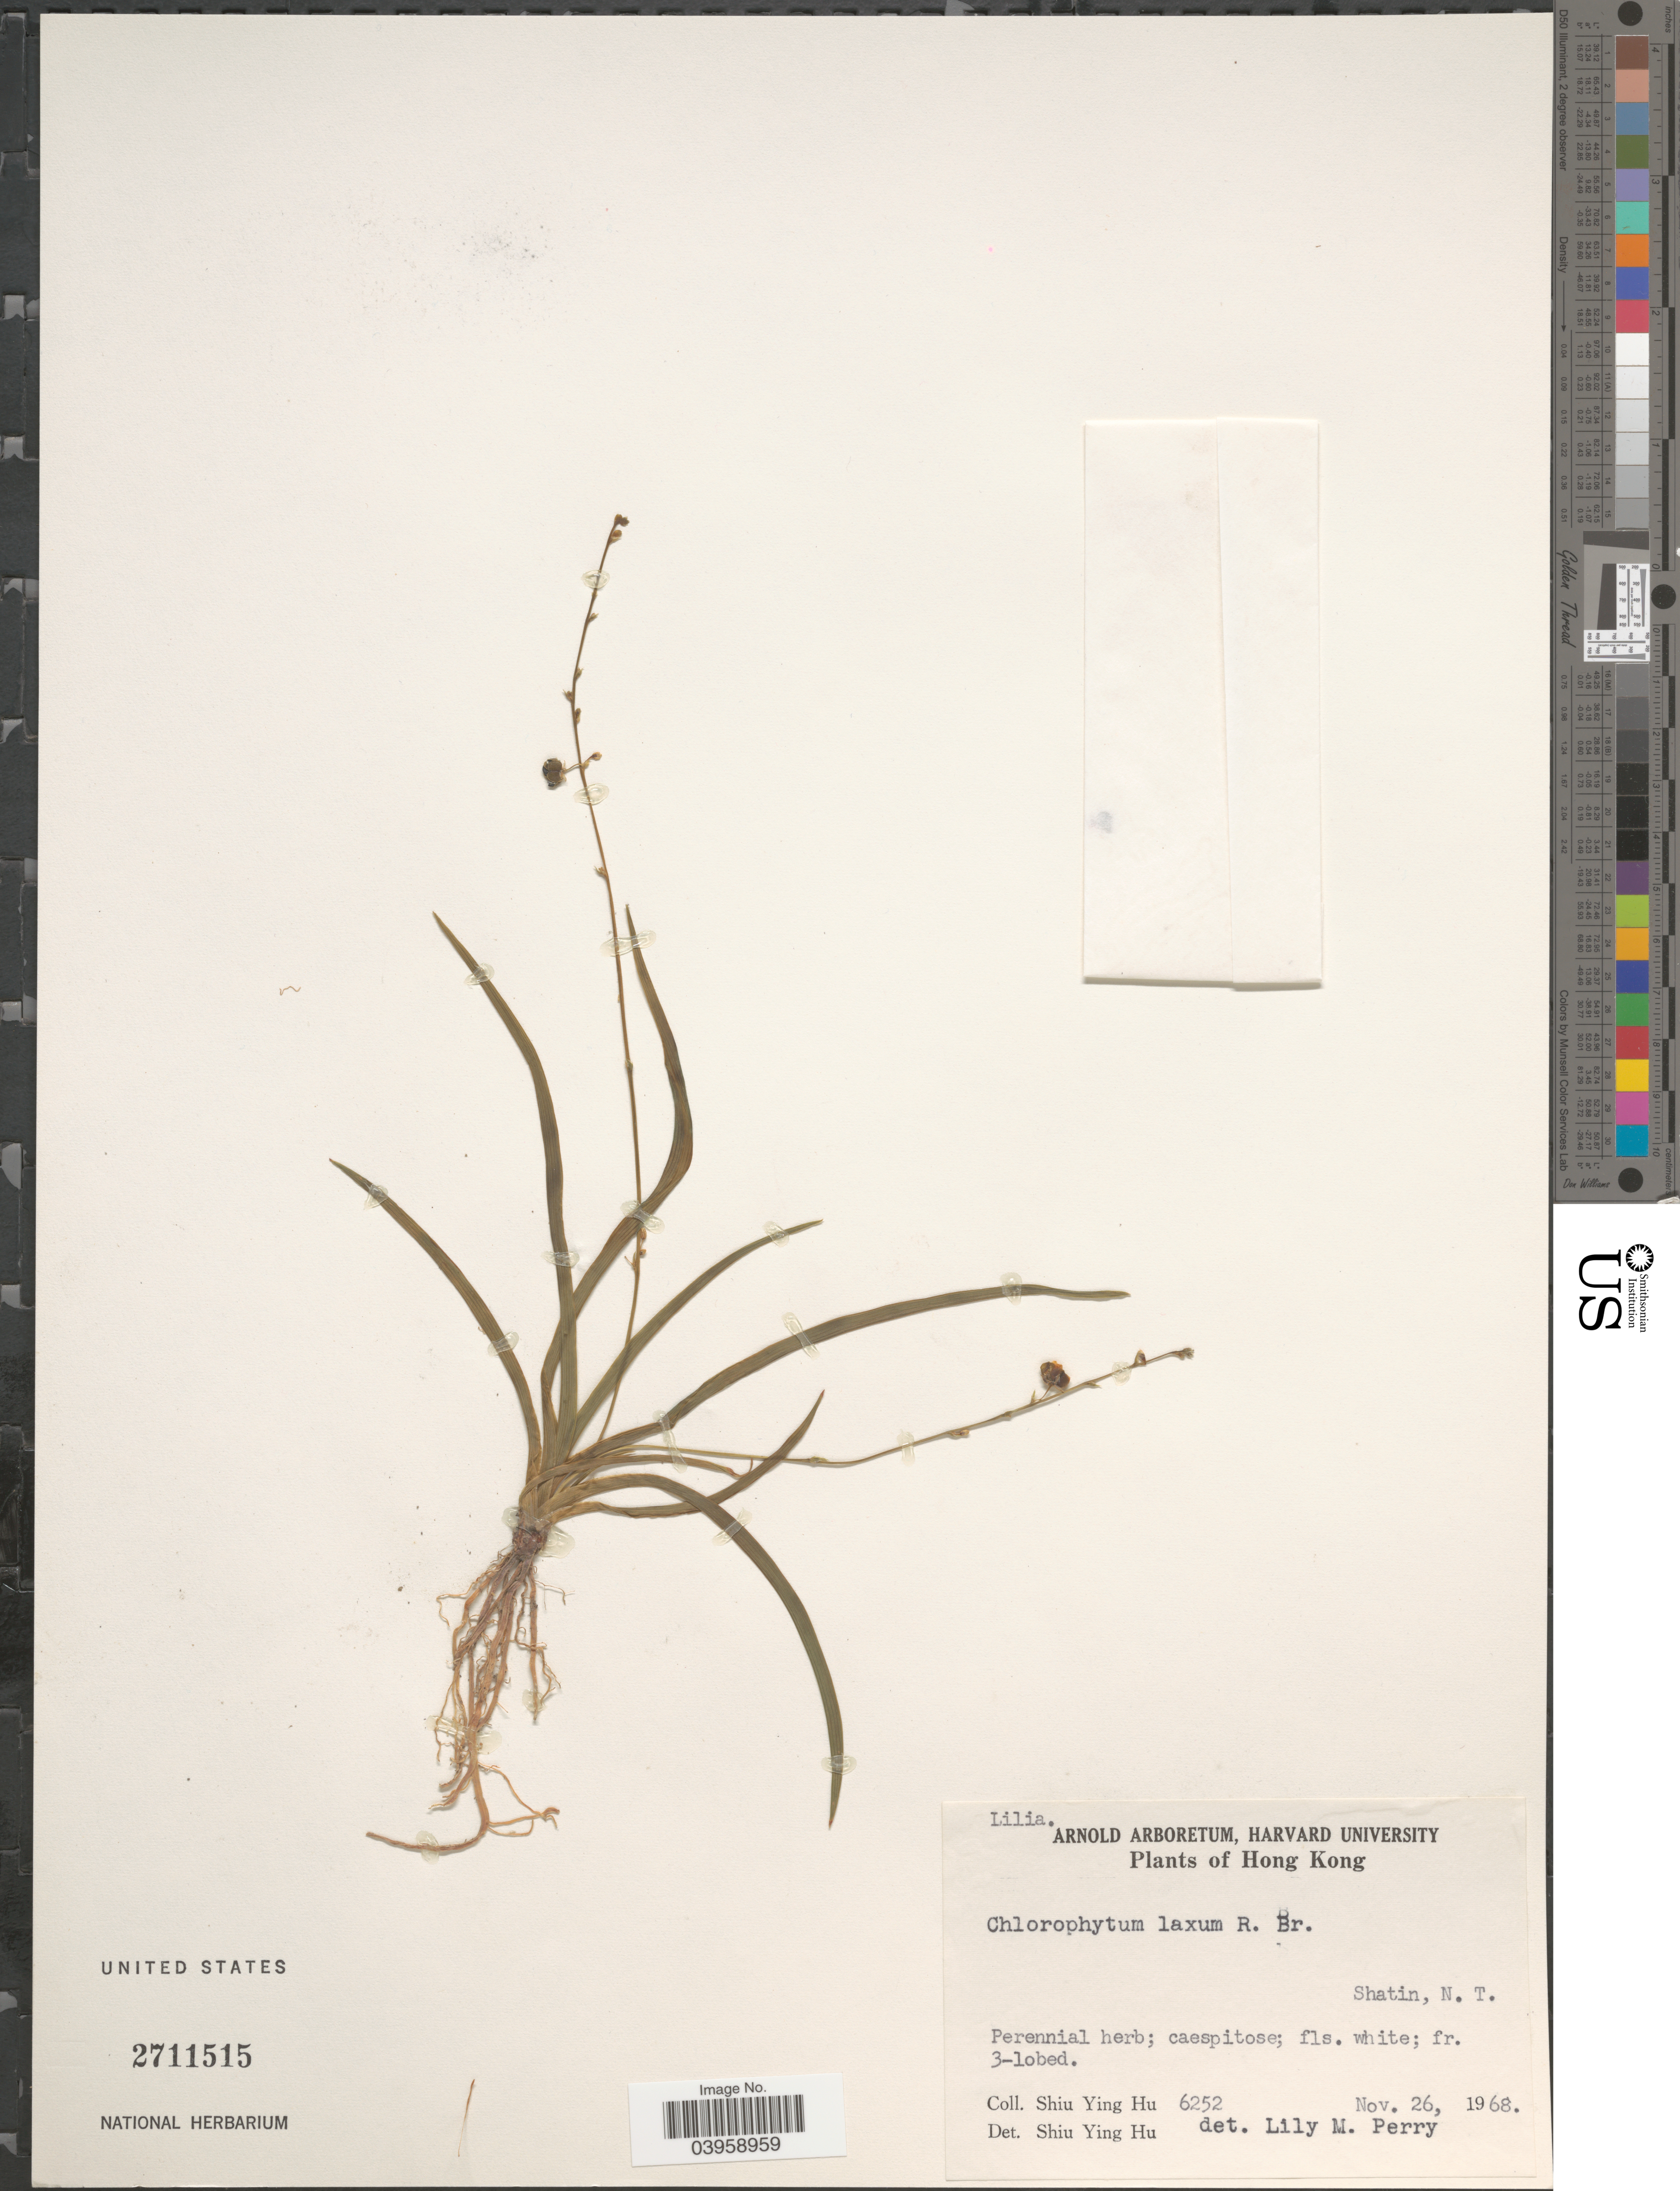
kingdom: Plantae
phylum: Tracheophyta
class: Liliopsida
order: Asparagales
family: Asparagaceae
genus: Chlorophytum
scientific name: Chlorophytum laxum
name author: R. Br.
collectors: S. Y. Hu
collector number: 6252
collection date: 1968-11-26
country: China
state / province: Hong Kong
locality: Shatin, N.T.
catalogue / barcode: US 2711515